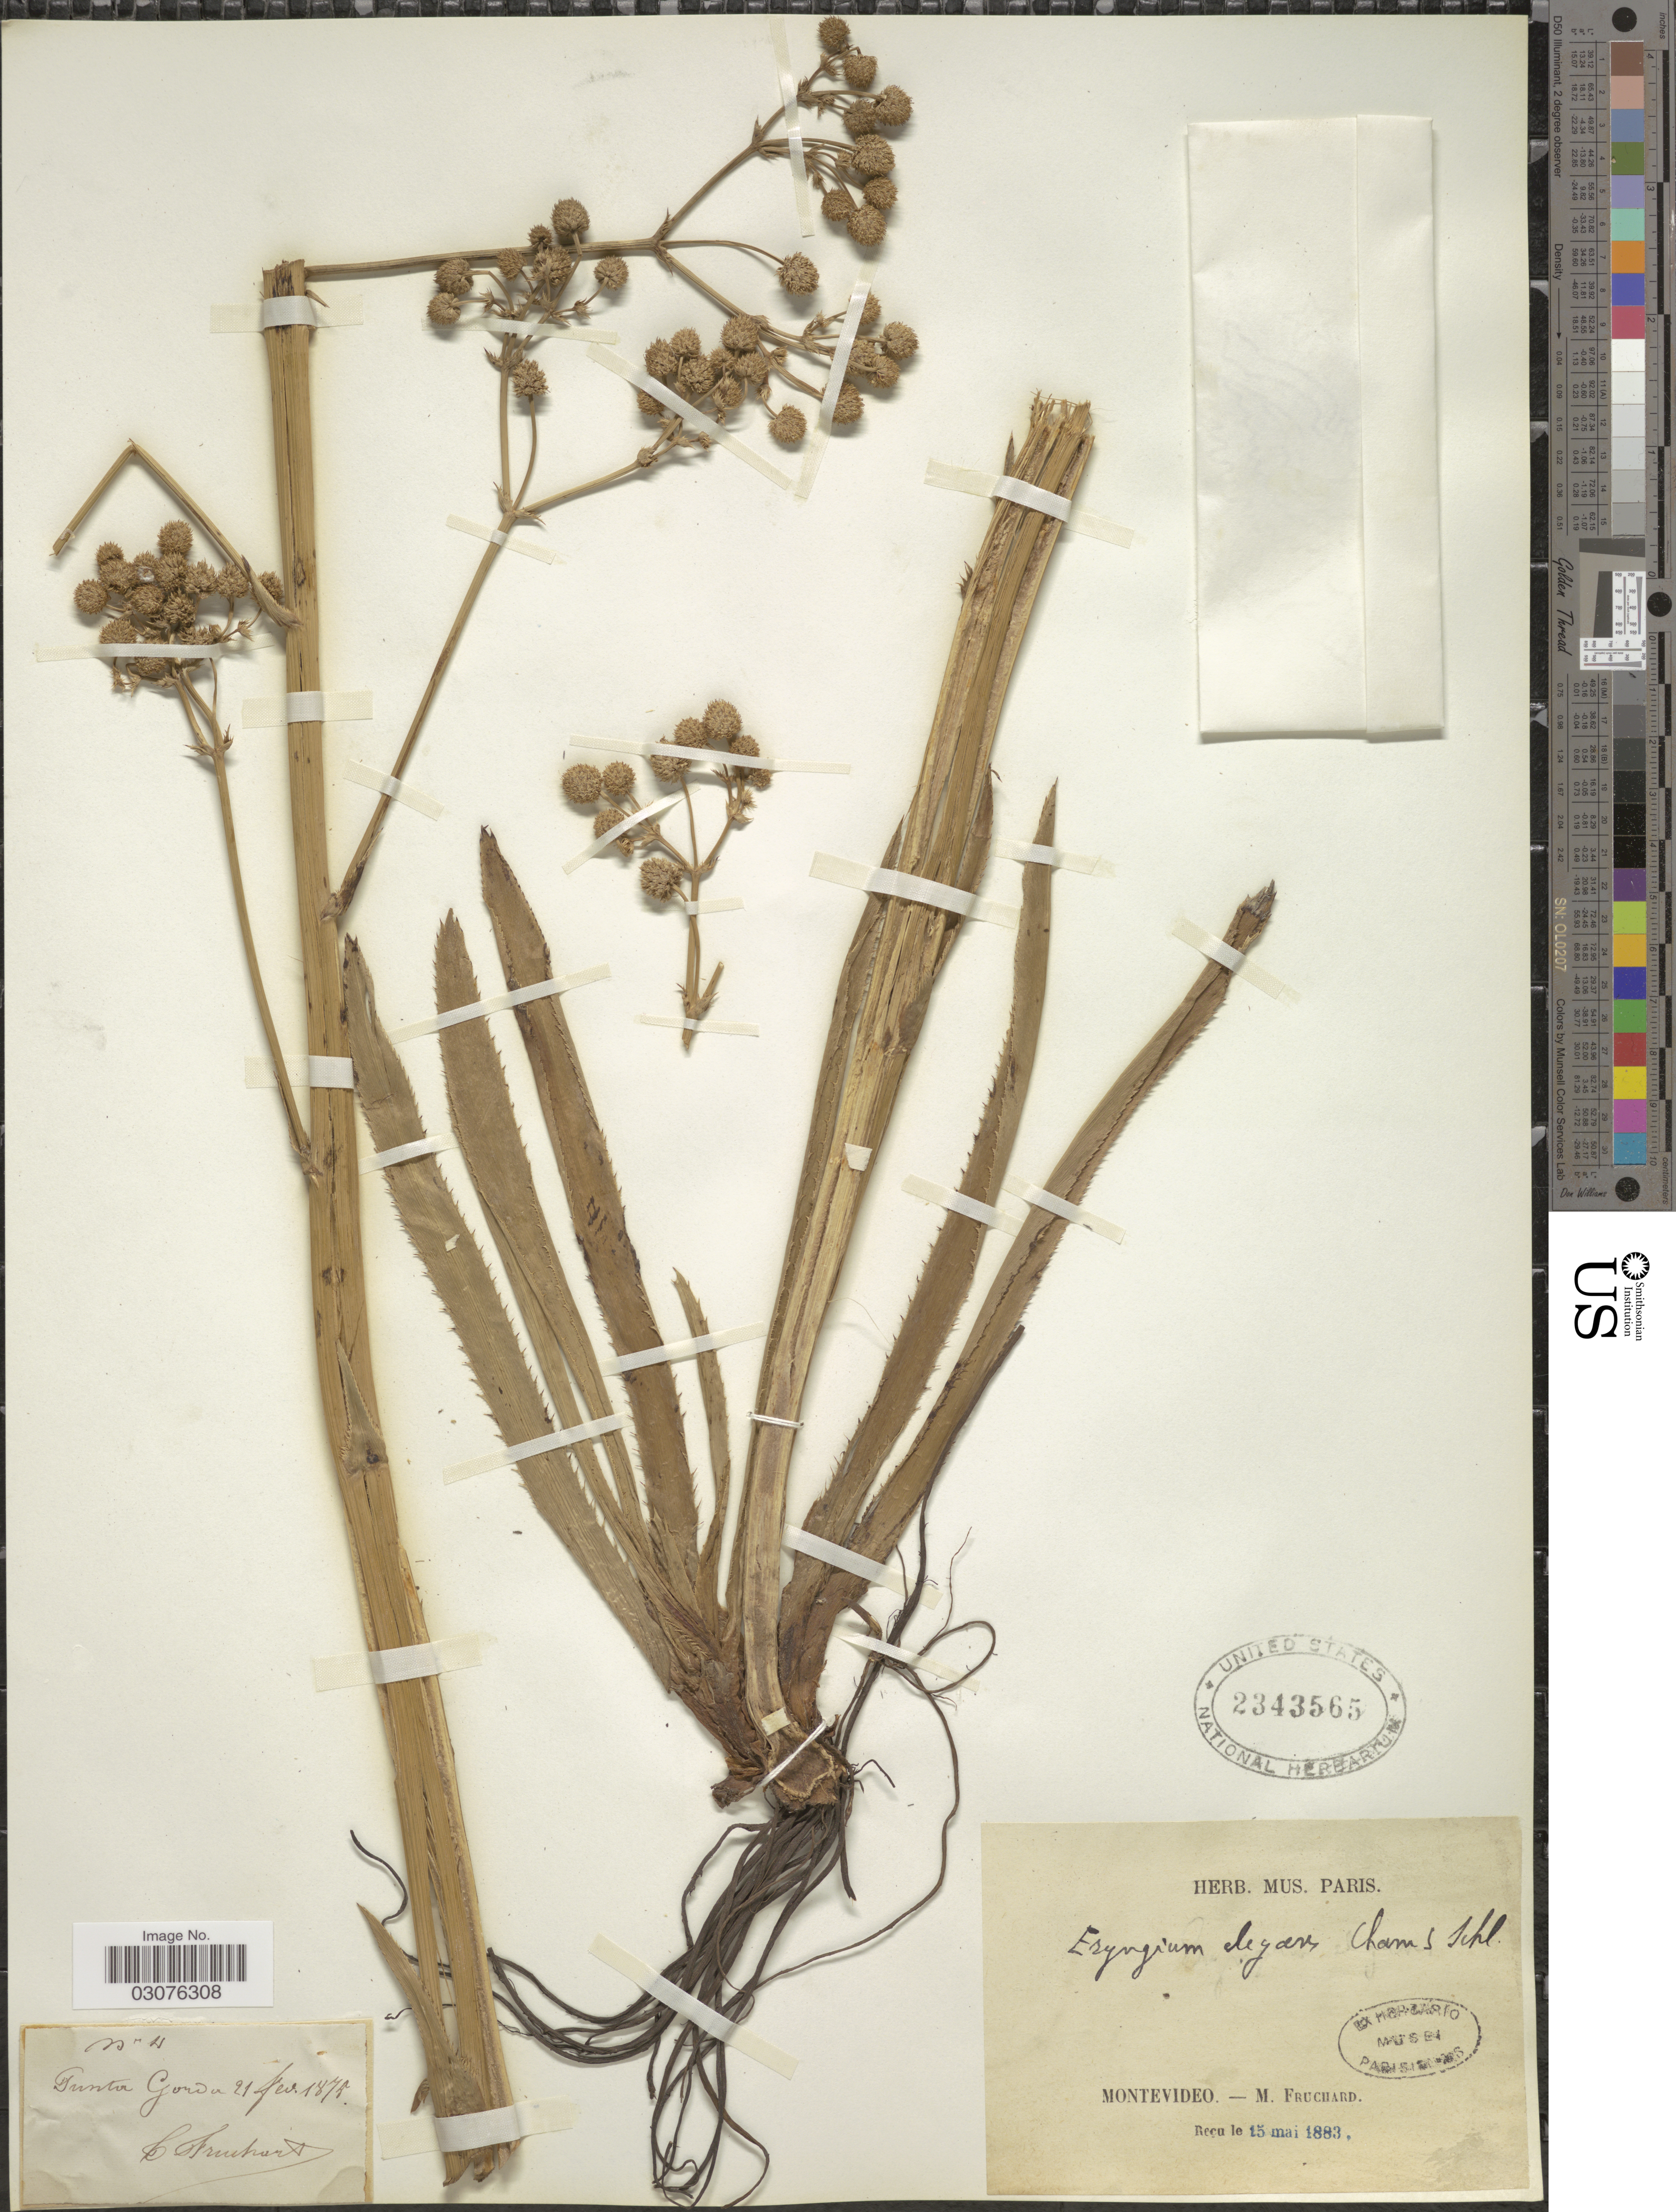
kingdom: Plantae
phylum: Tracheophyta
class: Magnoliopsida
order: Apiales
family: Apiaceae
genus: Eryngium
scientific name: Eryngium elegans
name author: Cham. ex Schltdl.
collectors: M. Fruchard & T. Fruchard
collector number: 4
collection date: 1875-02-21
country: Uruguay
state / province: Montevideo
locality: Punta Gorda.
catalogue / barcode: US 2343565